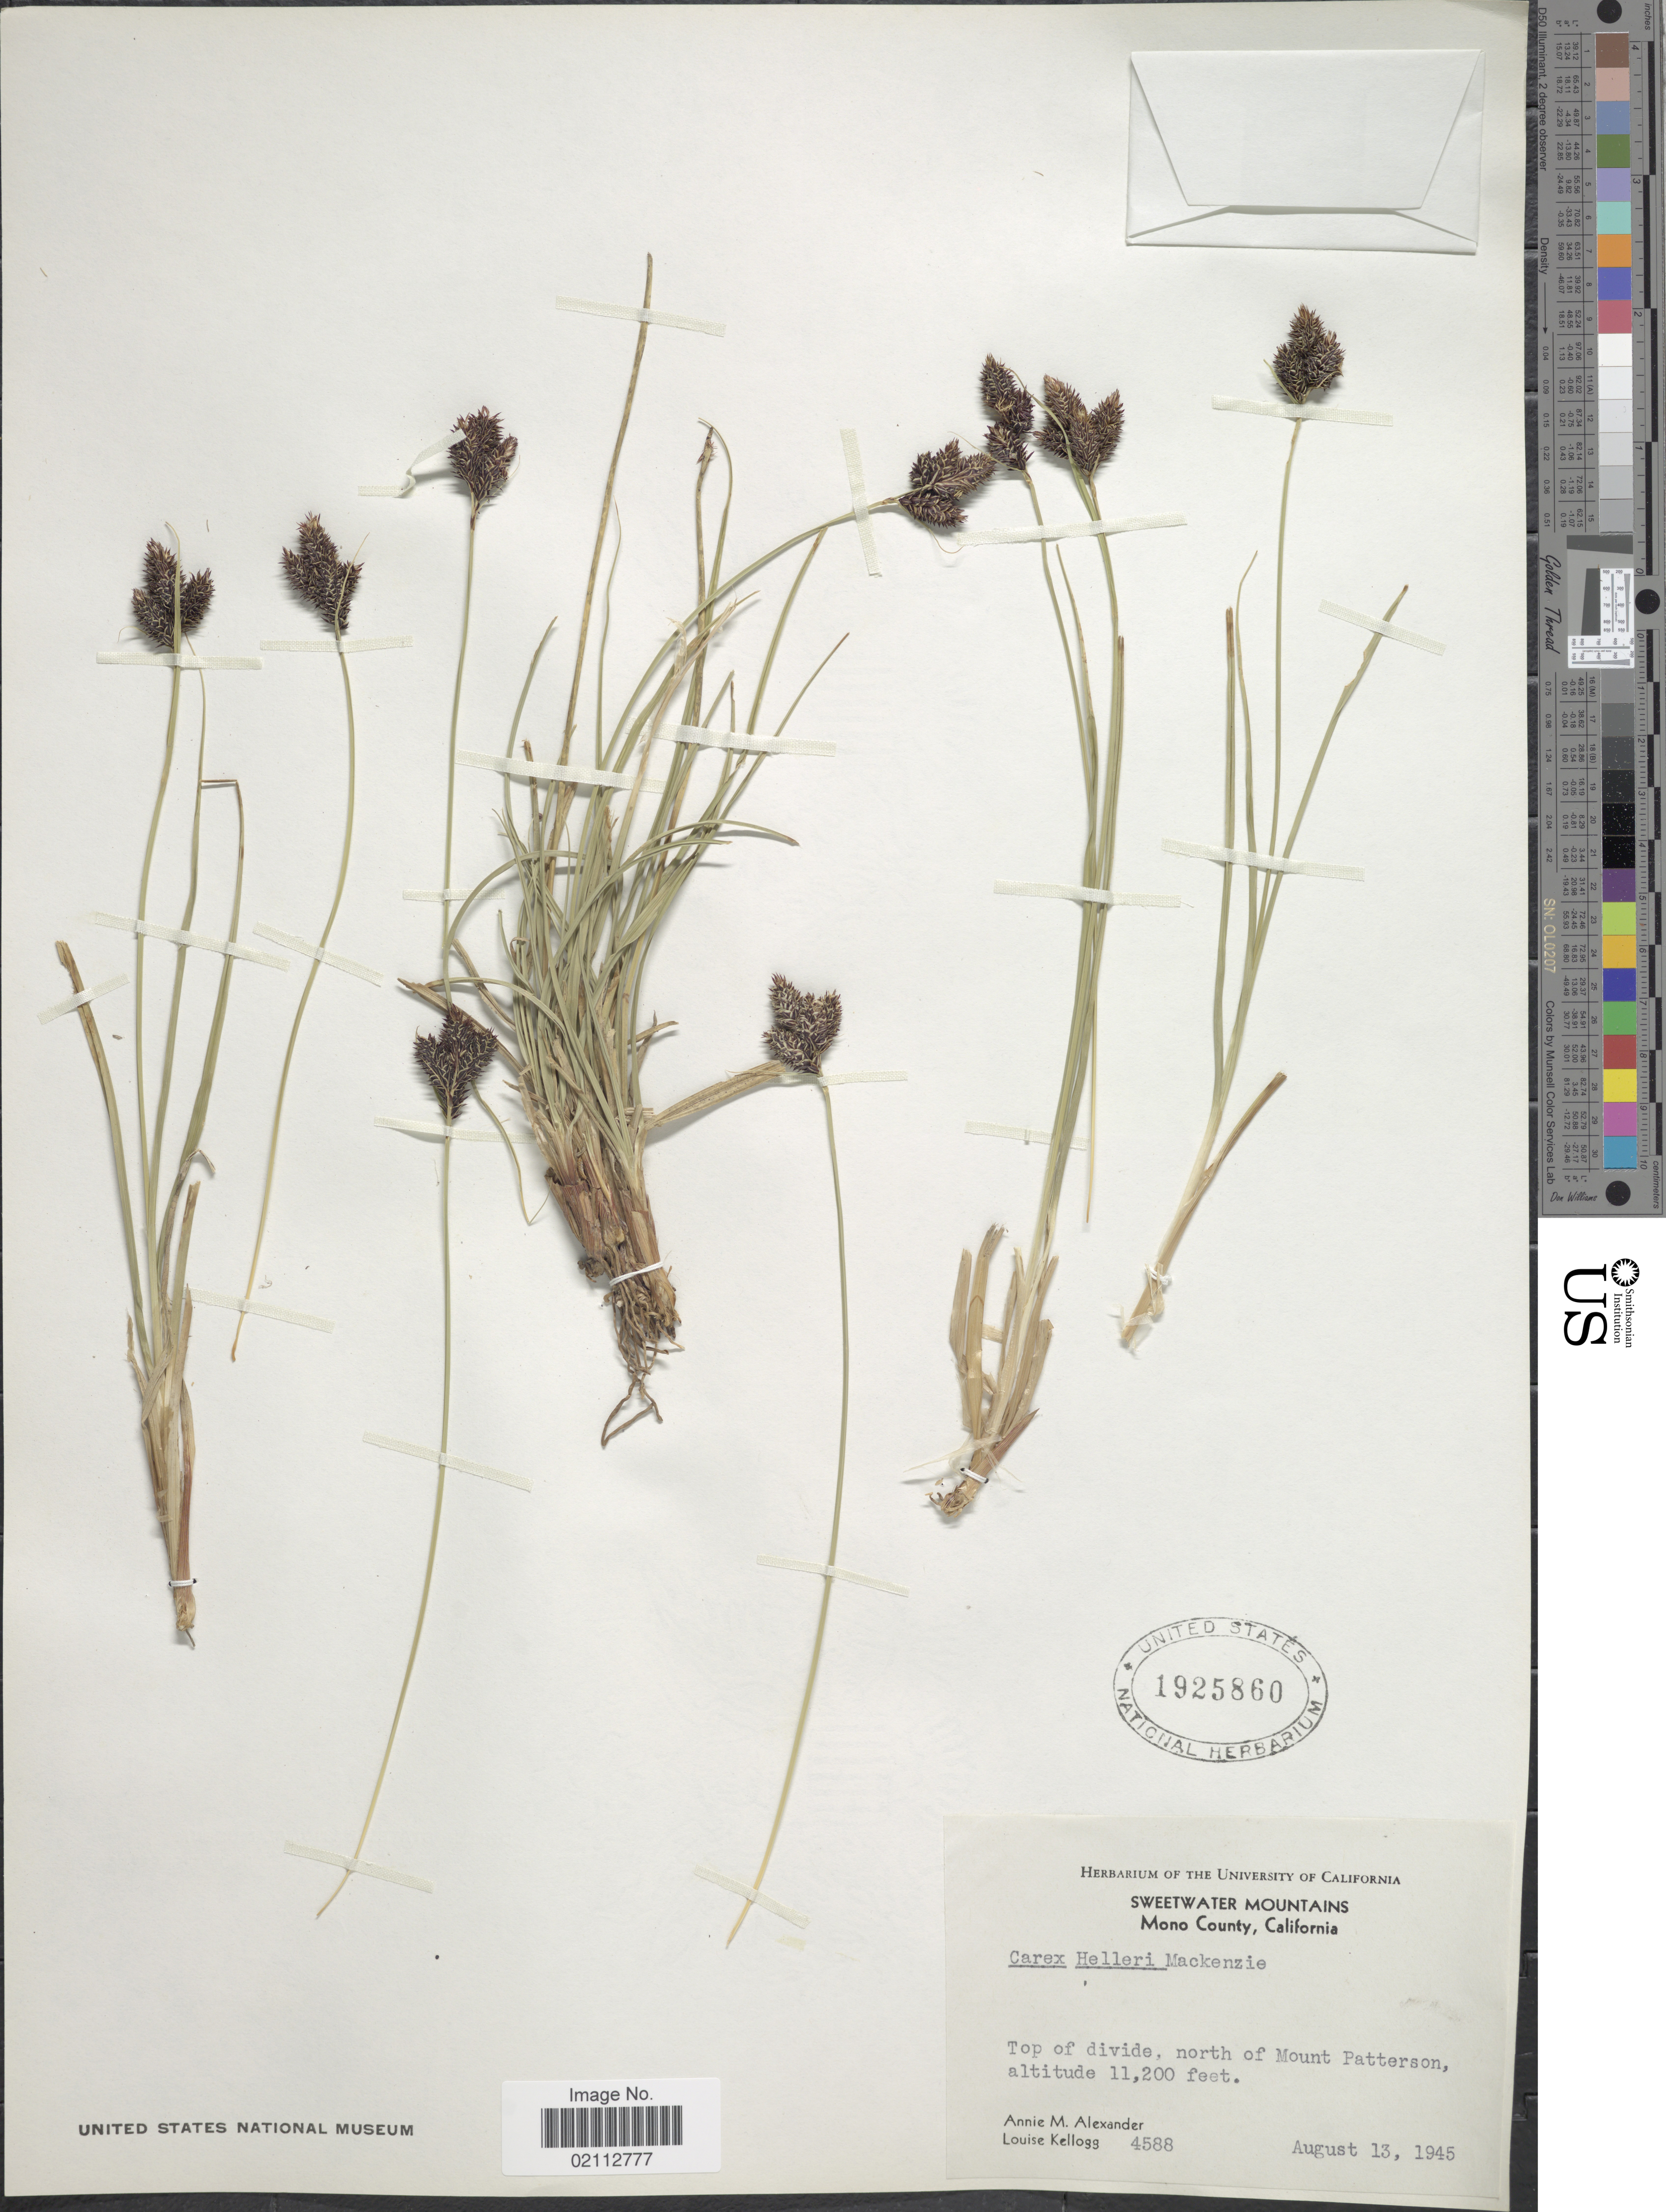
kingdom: Plantae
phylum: Tracheophyta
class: Liliopsida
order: Poales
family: Cyperaceae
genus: Carex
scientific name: Carex helleri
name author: Mack.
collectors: A. M. Alexander & L. Kellogg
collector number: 4588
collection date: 1945-08-13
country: United States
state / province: California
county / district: Mono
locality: Sweetwater Mountains. Mono County. Top of divide, north of Mount Patterson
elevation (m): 3414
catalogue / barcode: US 1925860